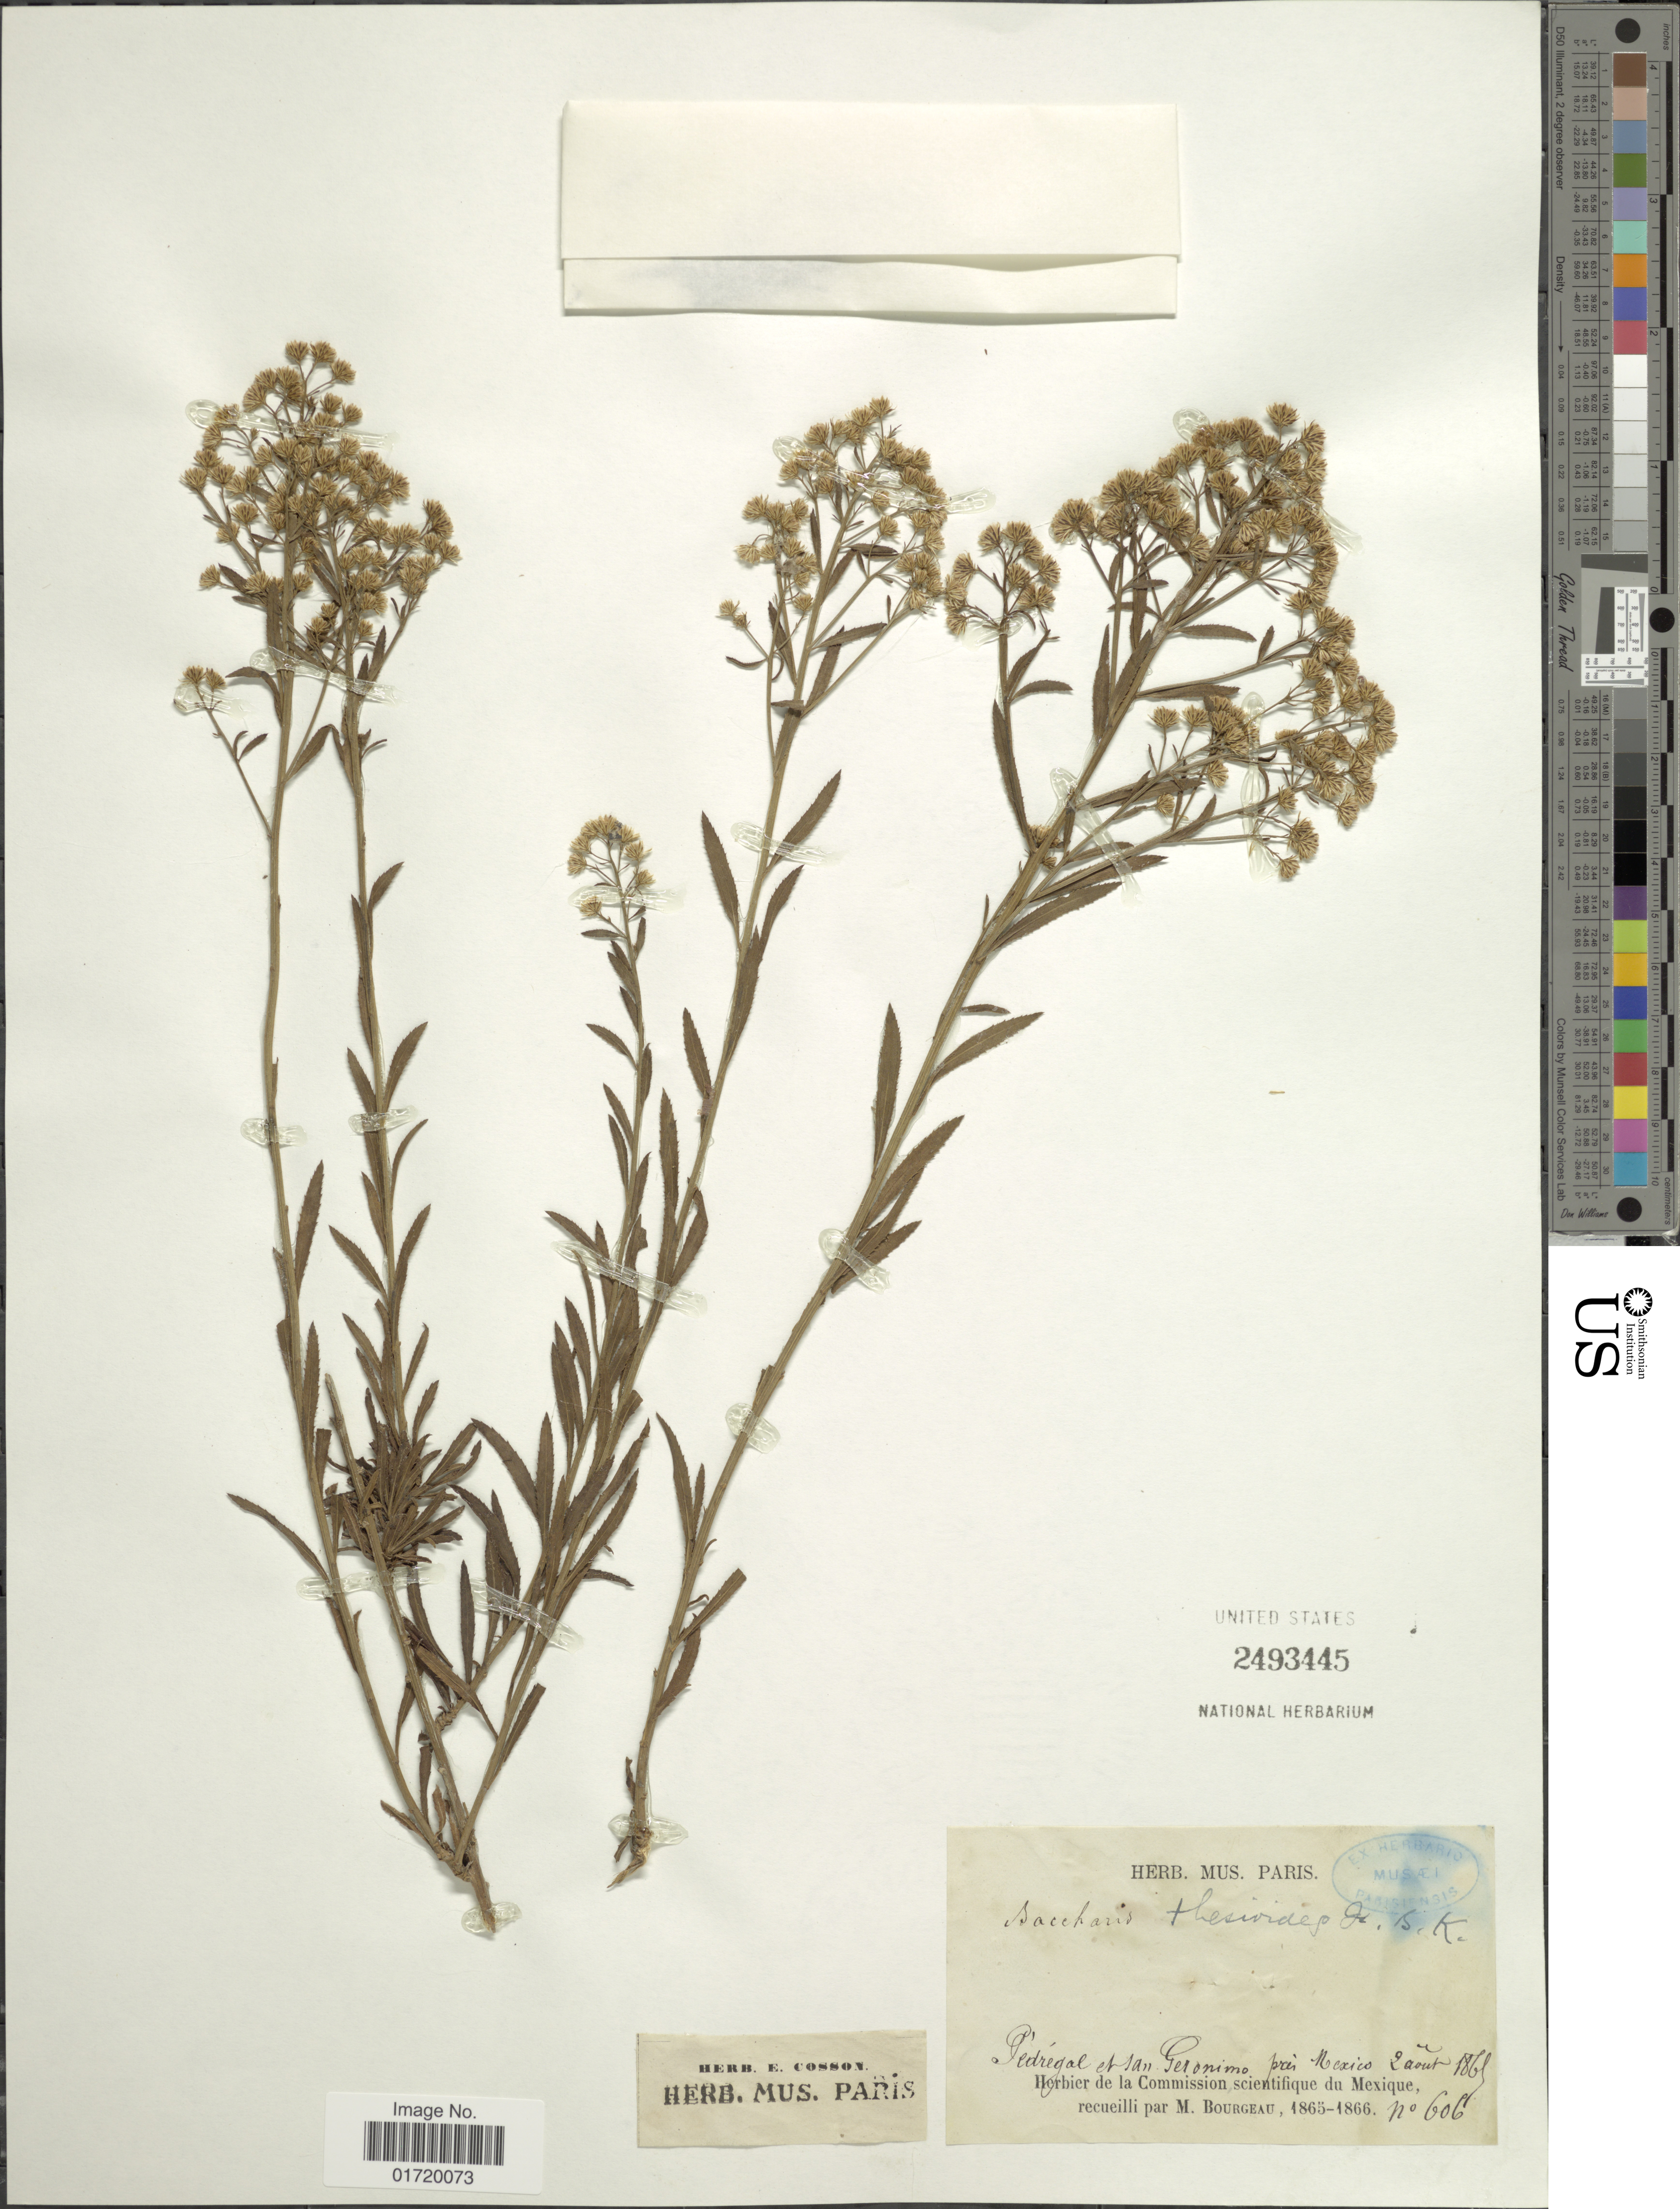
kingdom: Plantae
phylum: Tracheophyta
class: Magnoliopsida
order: Asterales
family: Asteraceae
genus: Baccharis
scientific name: Baccharis thesioides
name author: Kunth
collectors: M. Bourgeau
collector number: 606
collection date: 1865-08-02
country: Mexico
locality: Pedregal et San Geronimo pres Mexico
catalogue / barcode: US 2493445